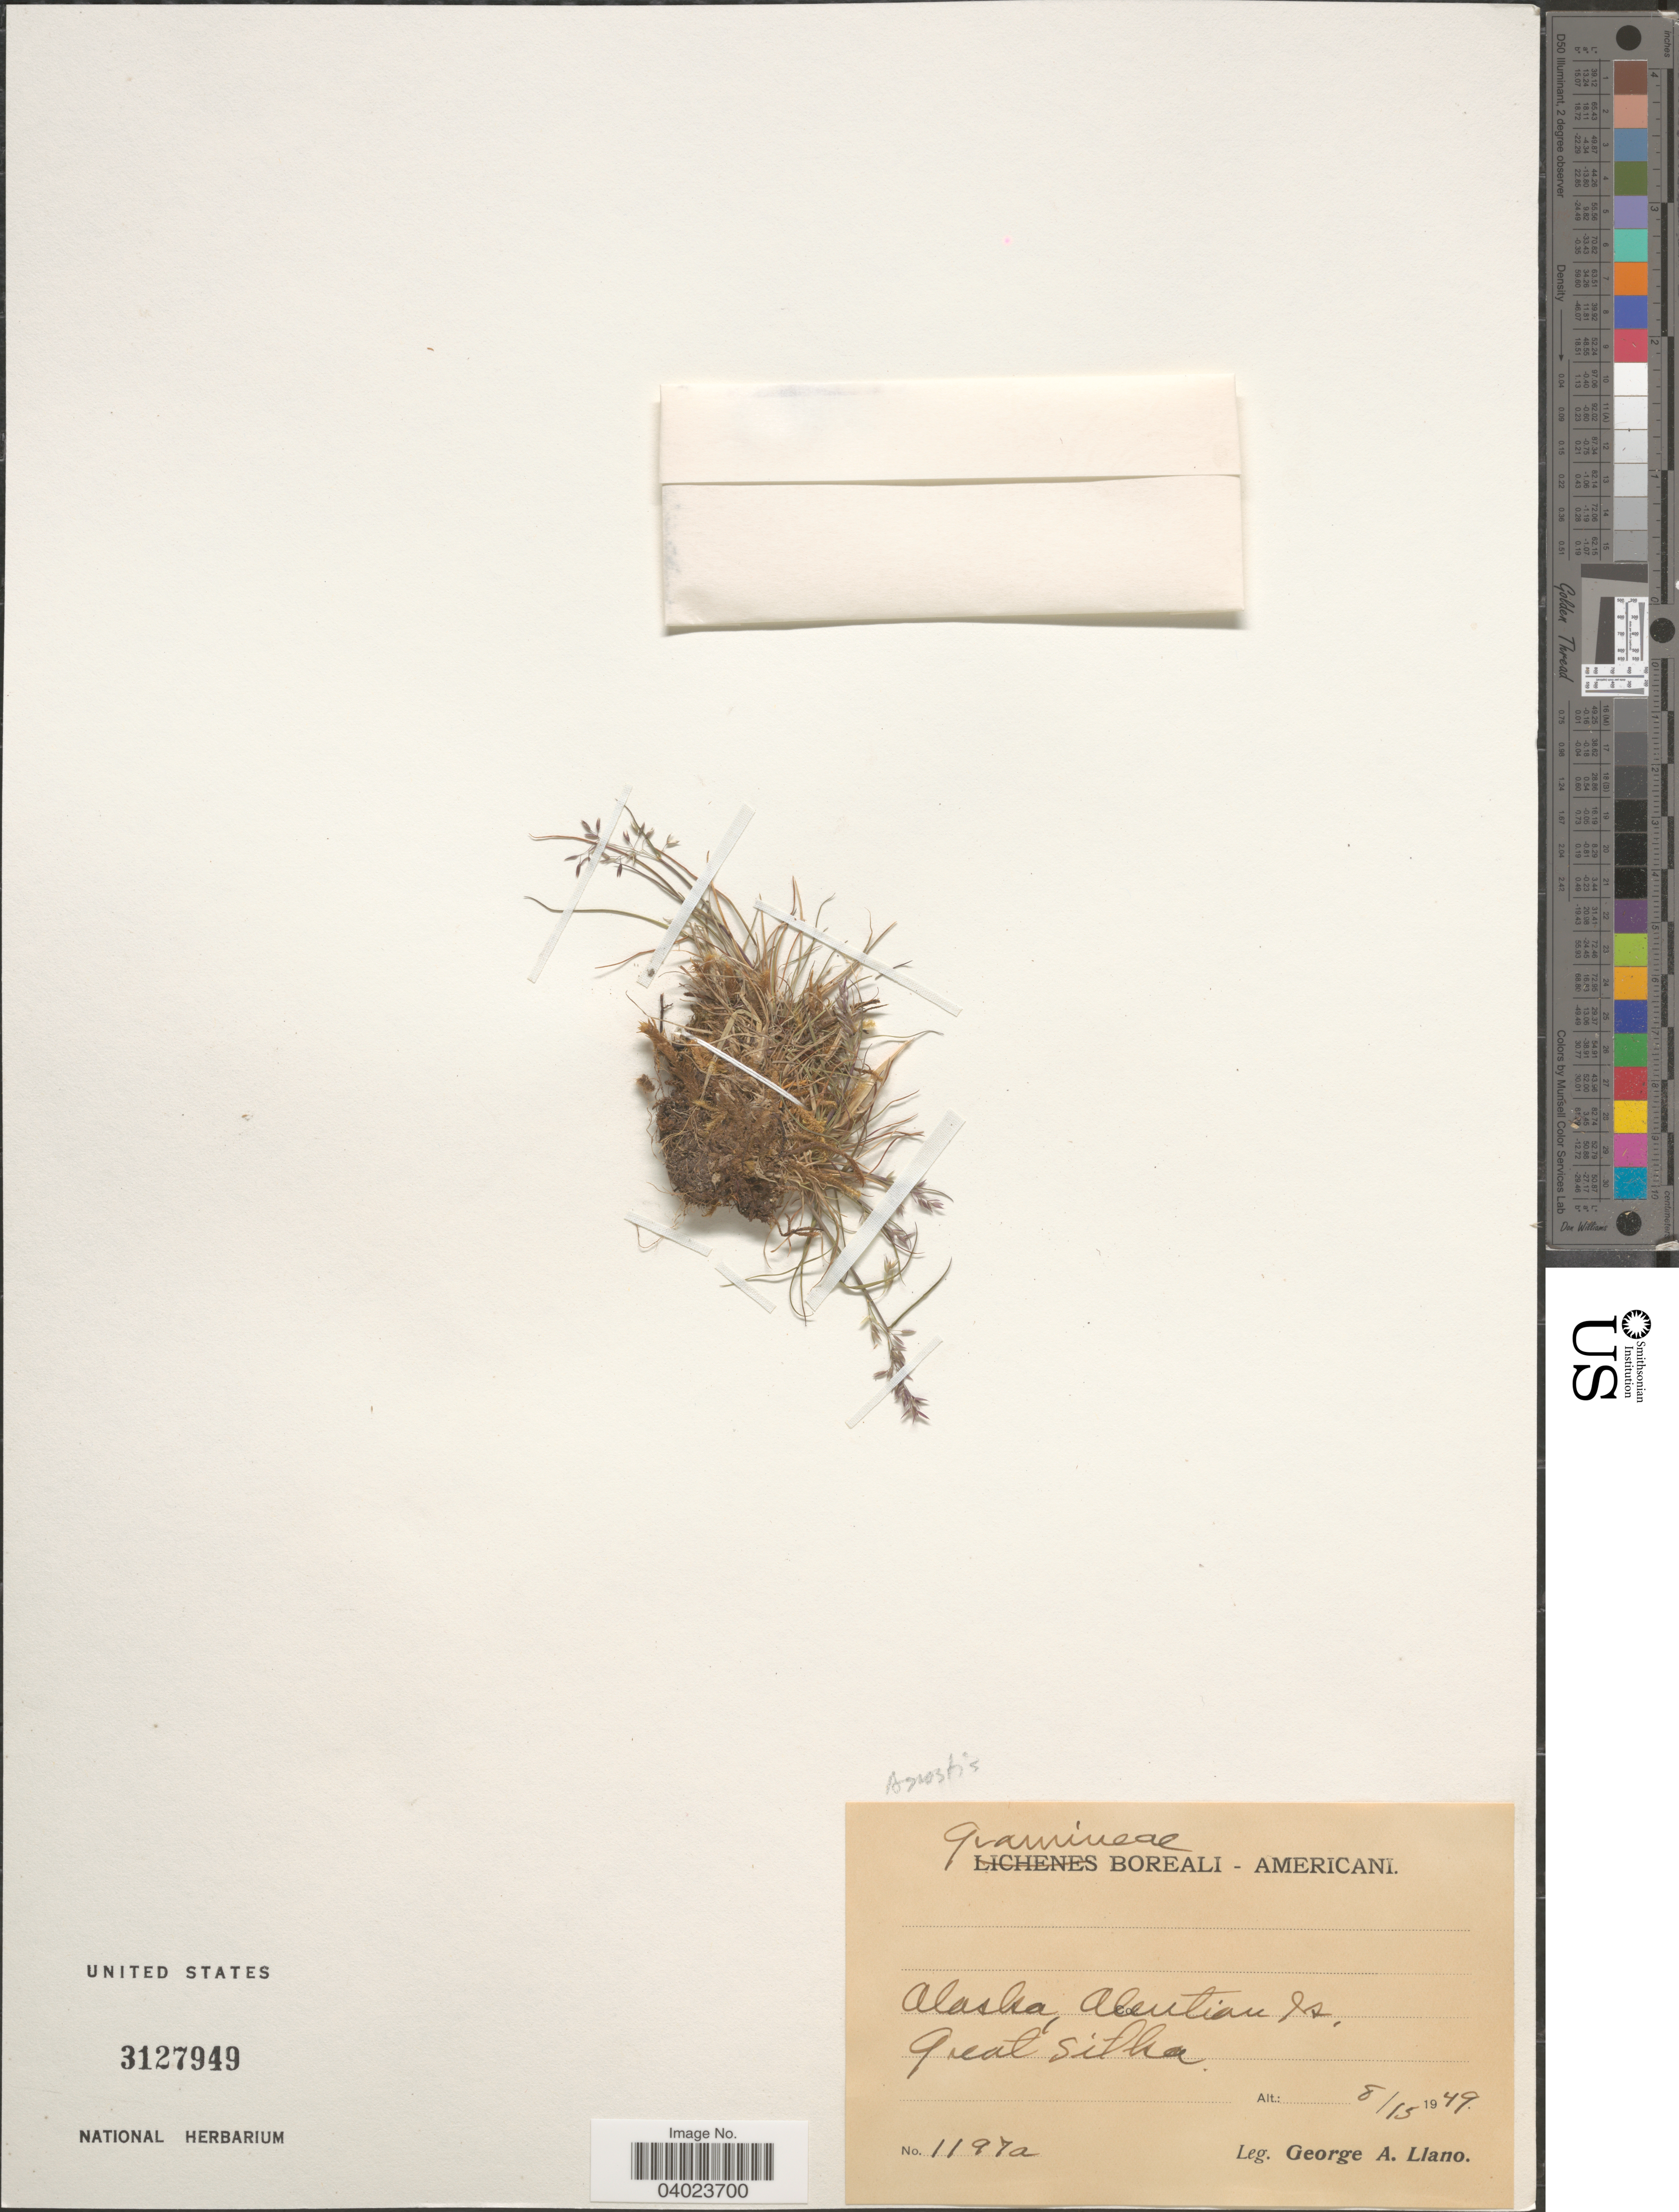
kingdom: Plantae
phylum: Tracheophyta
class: Liliopsida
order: Poales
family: Poaceae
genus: Agrostis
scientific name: Agrostis sp.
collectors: G. Llano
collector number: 1197a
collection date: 1949-08-15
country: United States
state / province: Alaska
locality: Aleutian Is. Great Sitka.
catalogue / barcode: US 3127949